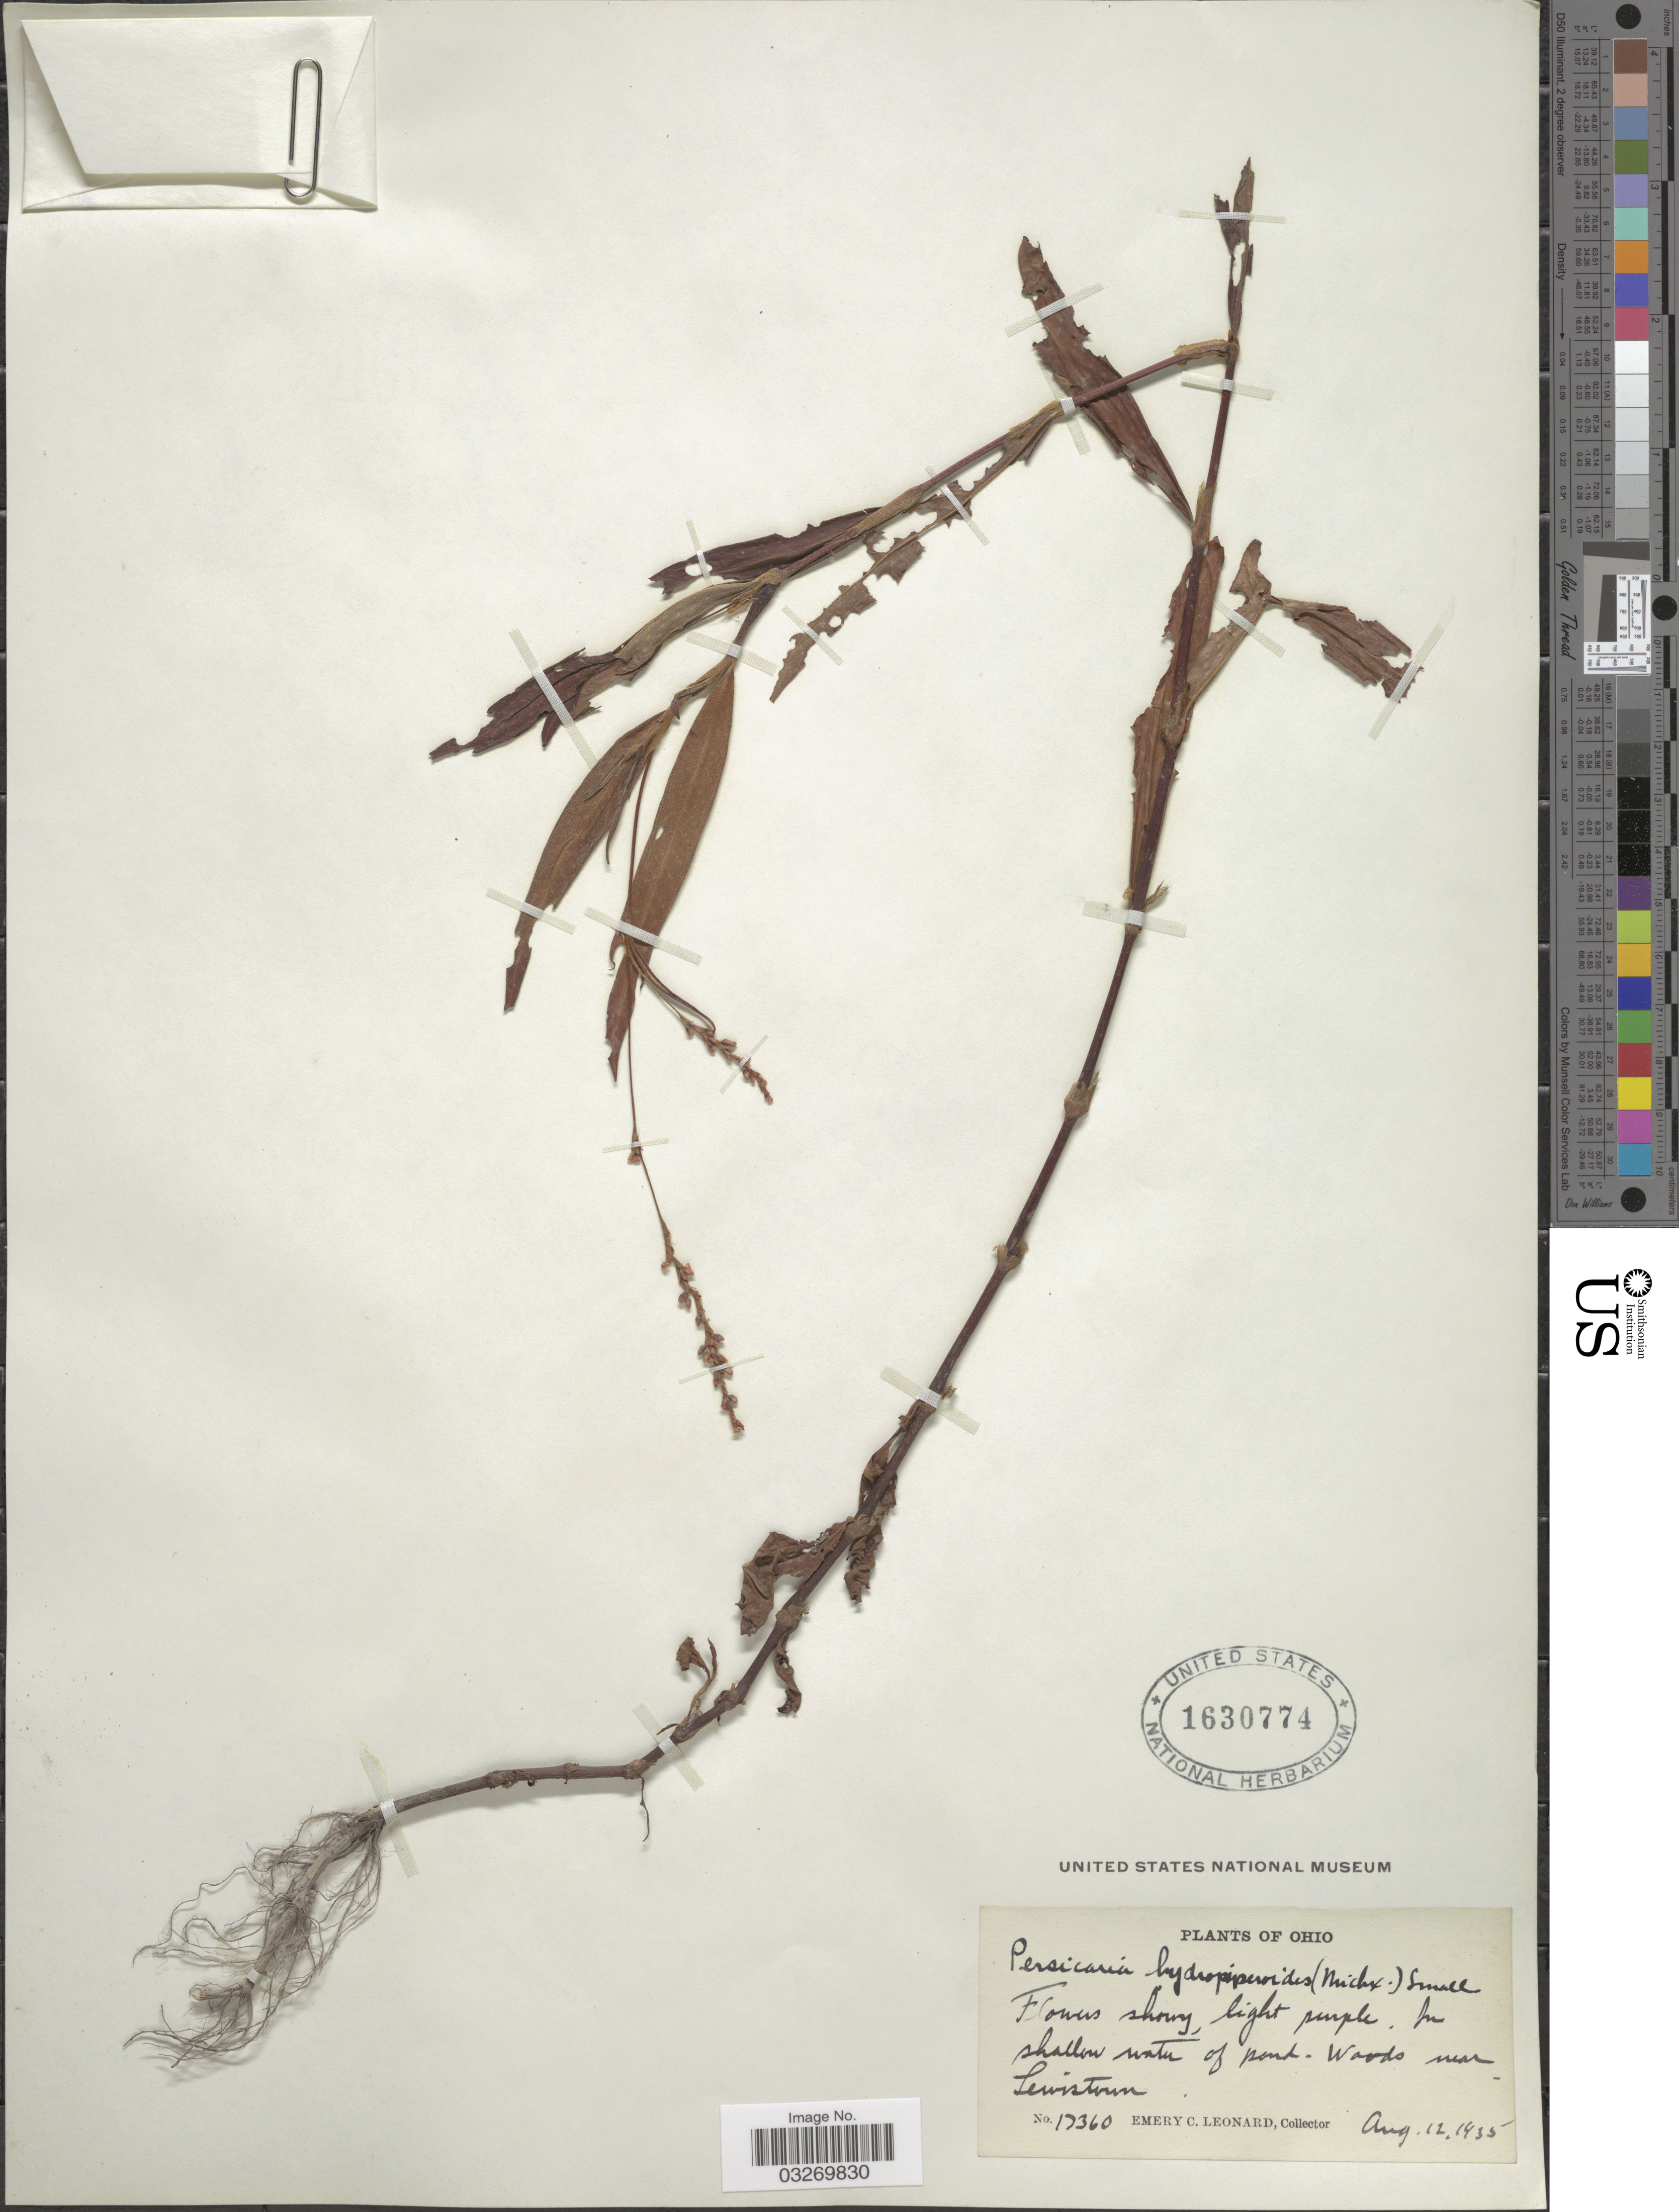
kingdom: Plantae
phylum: Tracheophyta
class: Magnoliopsida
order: Caryophyllales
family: Polygonaceae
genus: Persicaria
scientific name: Persicaria hydropiperoides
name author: (Michx.) Small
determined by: Atha, D. E.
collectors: E. C. Leonard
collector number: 17360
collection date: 1935-08-12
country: United States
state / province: Ohio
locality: In shallow water of pont - Woods near Lewistown.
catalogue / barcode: US 1630774